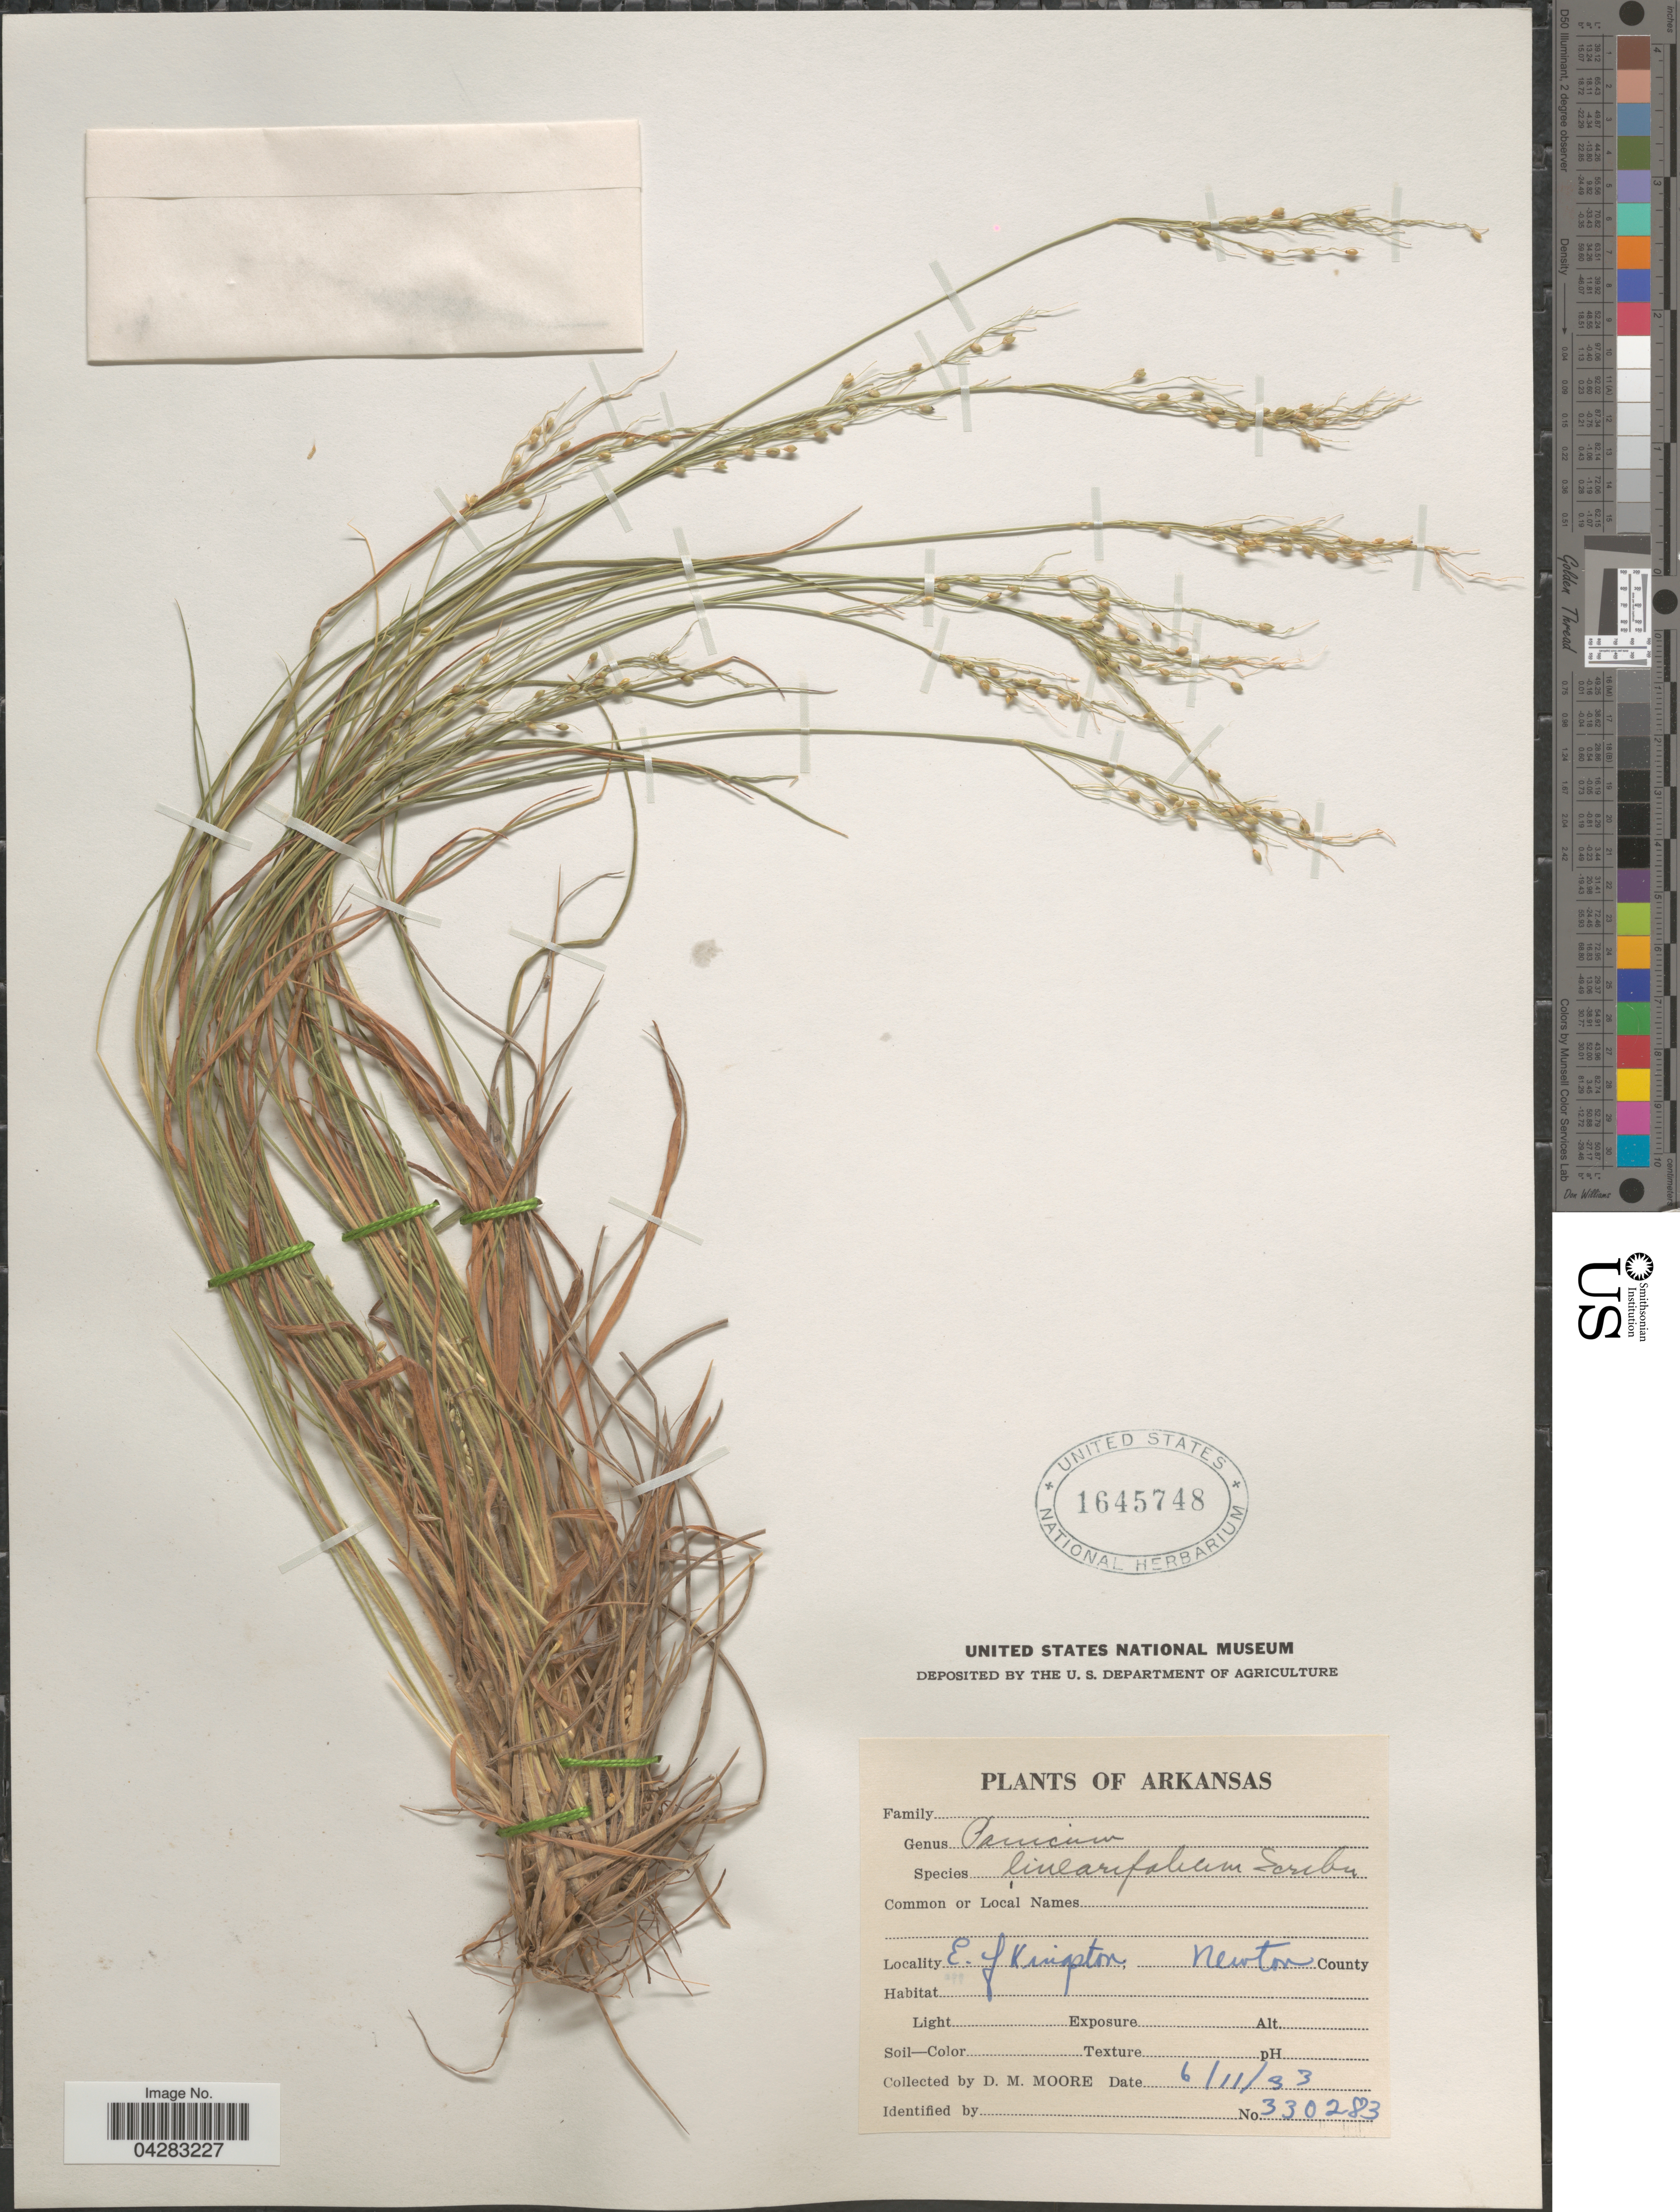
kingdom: Plantae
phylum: Tracheophyta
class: Liliopsida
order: Poales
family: Poaceae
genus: Dichanthelium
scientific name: Dichanthelium linearifolium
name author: (Scribn.) Gould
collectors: D. Moore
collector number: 330283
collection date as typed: Transcribed d/m/y: 11/6/33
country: United States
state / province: Arkansas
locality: E. of Kingston; Newton County.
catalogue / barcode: US 1645748